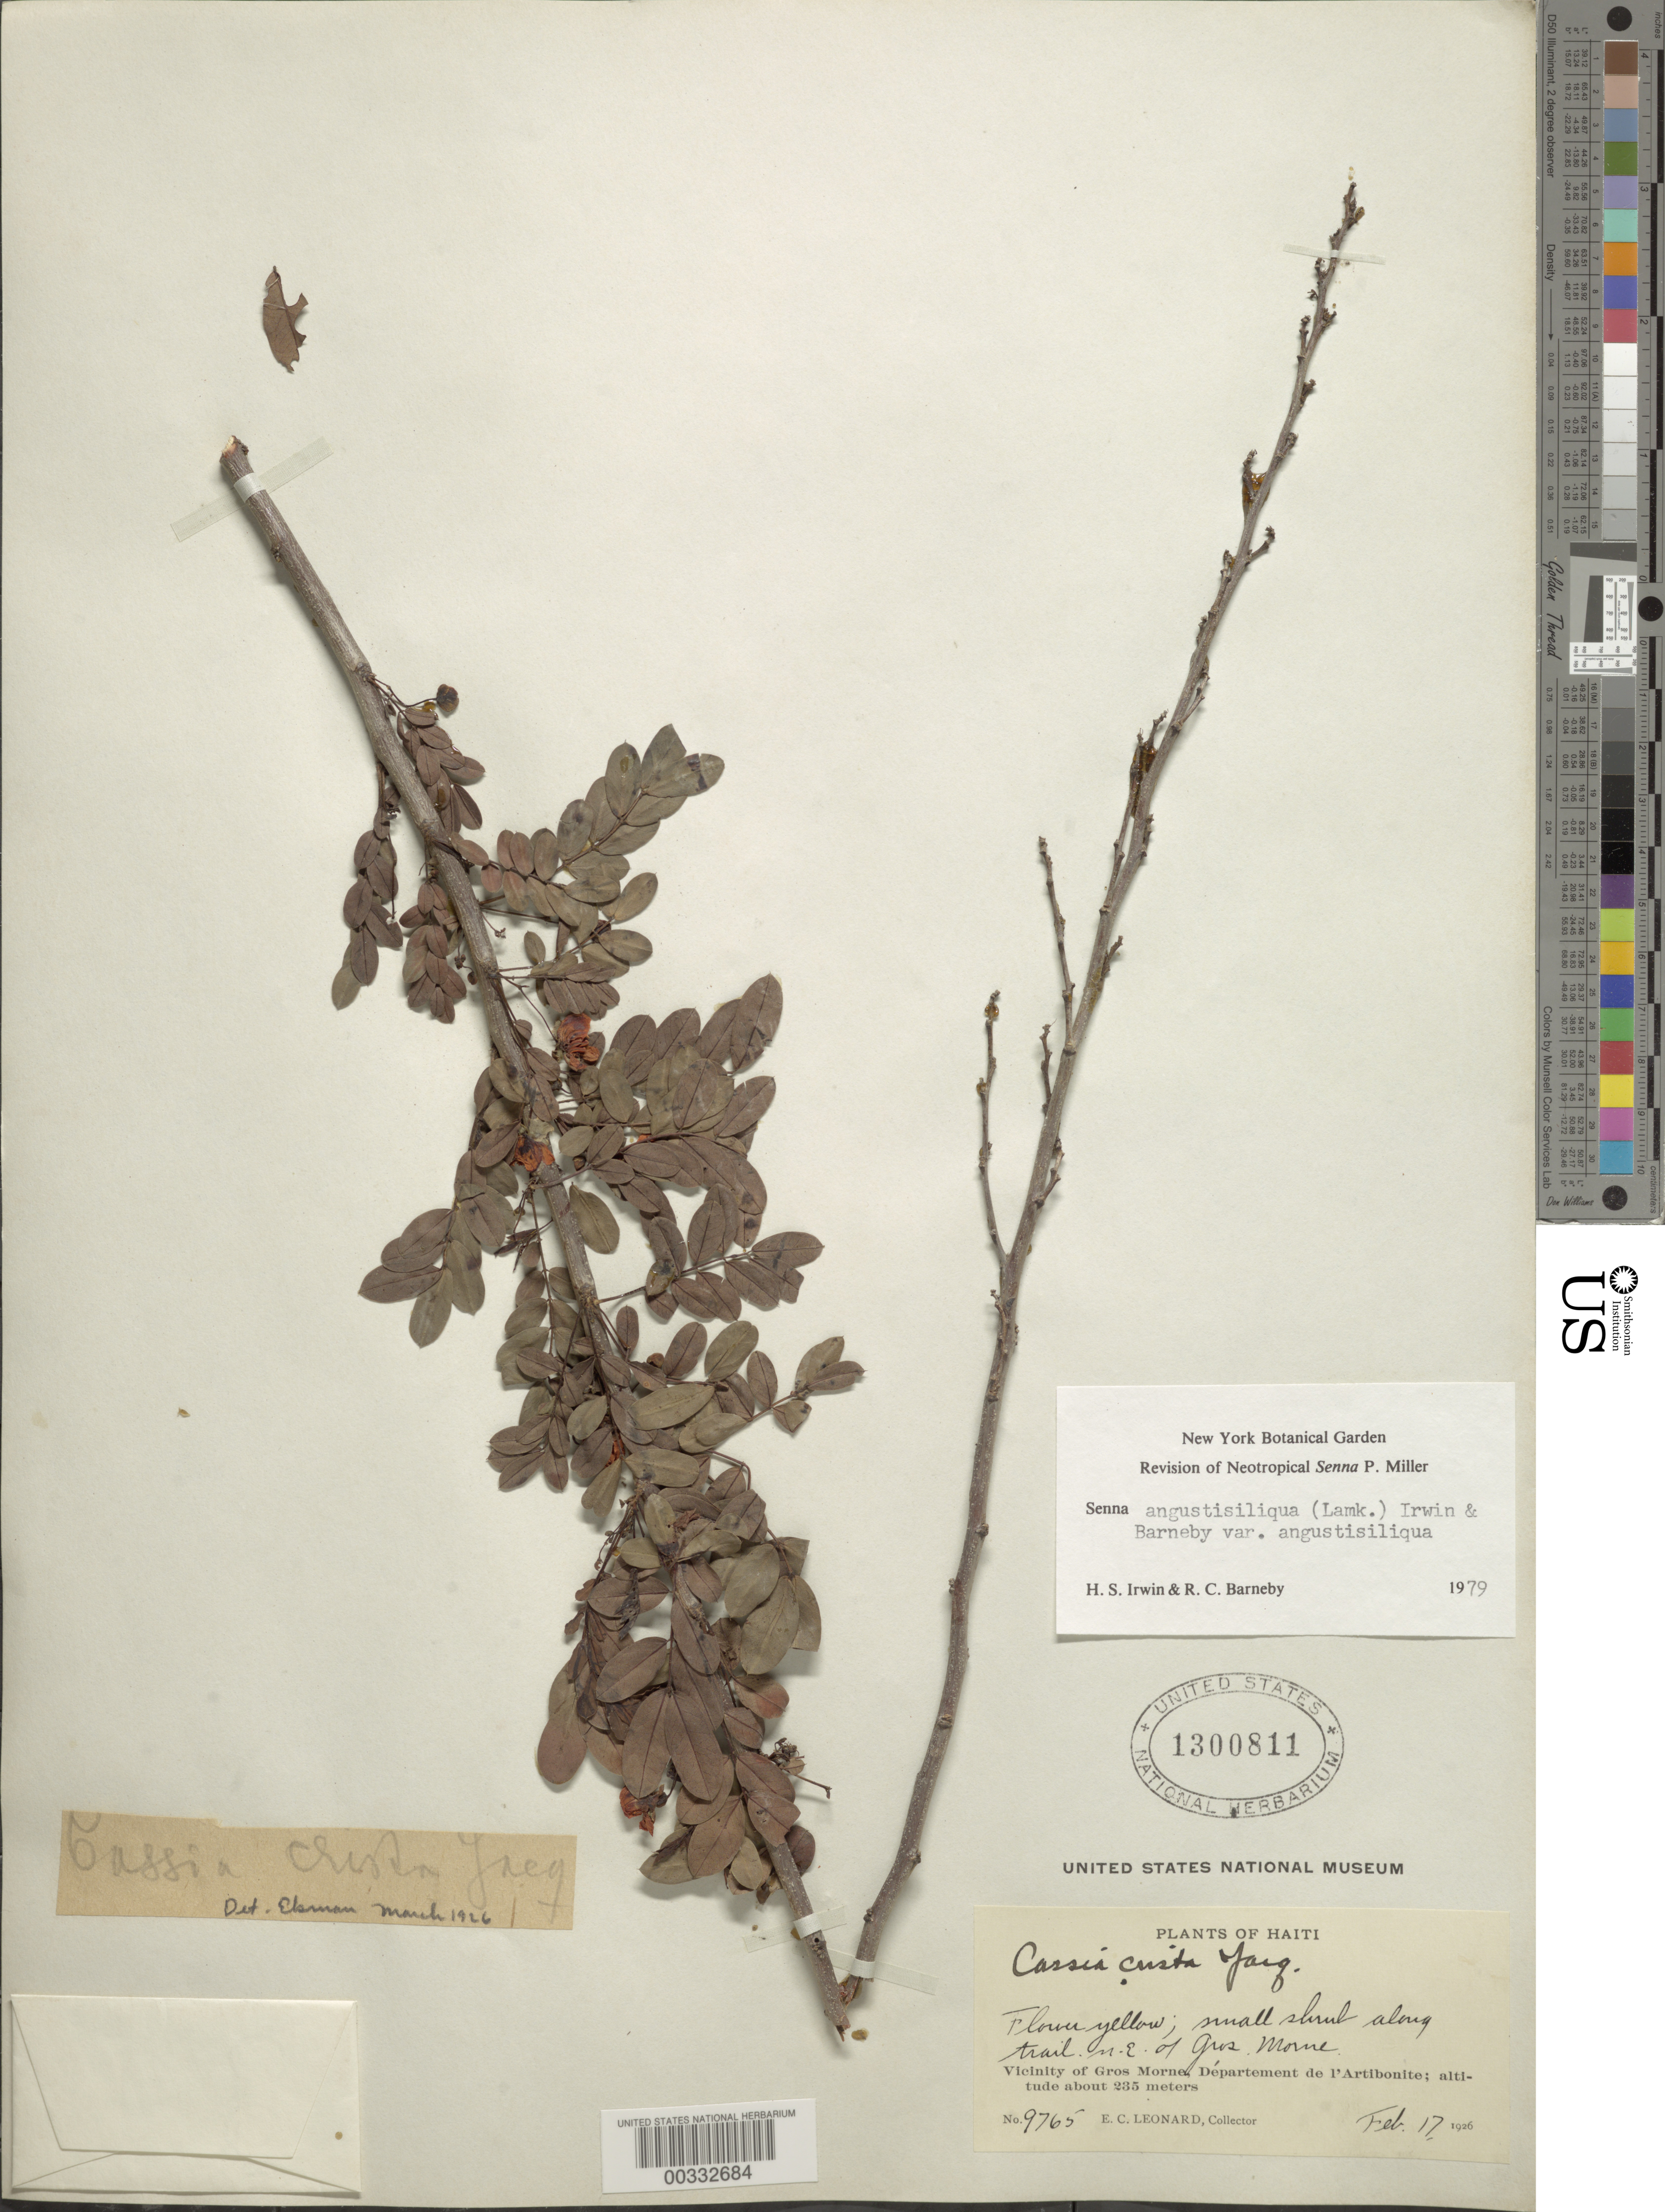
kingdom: Plantae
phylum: Tracheophyta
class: Magnoliopsida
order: Fabales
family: Fabaceae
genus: Senna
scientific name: Senna angustisiliqua var. angustisiliqua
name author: (Lam.) H.S. Irwin & Barneby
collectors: E. C. Leonard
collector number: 9765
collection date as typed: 17 Feb 1926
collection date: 1926-02-17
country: Haiti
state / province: Artibonite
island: Hispaniola Island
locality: Ne of gros morne; vicinity of gros morne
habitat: Along trail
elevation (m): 235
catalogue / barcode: US 1300811